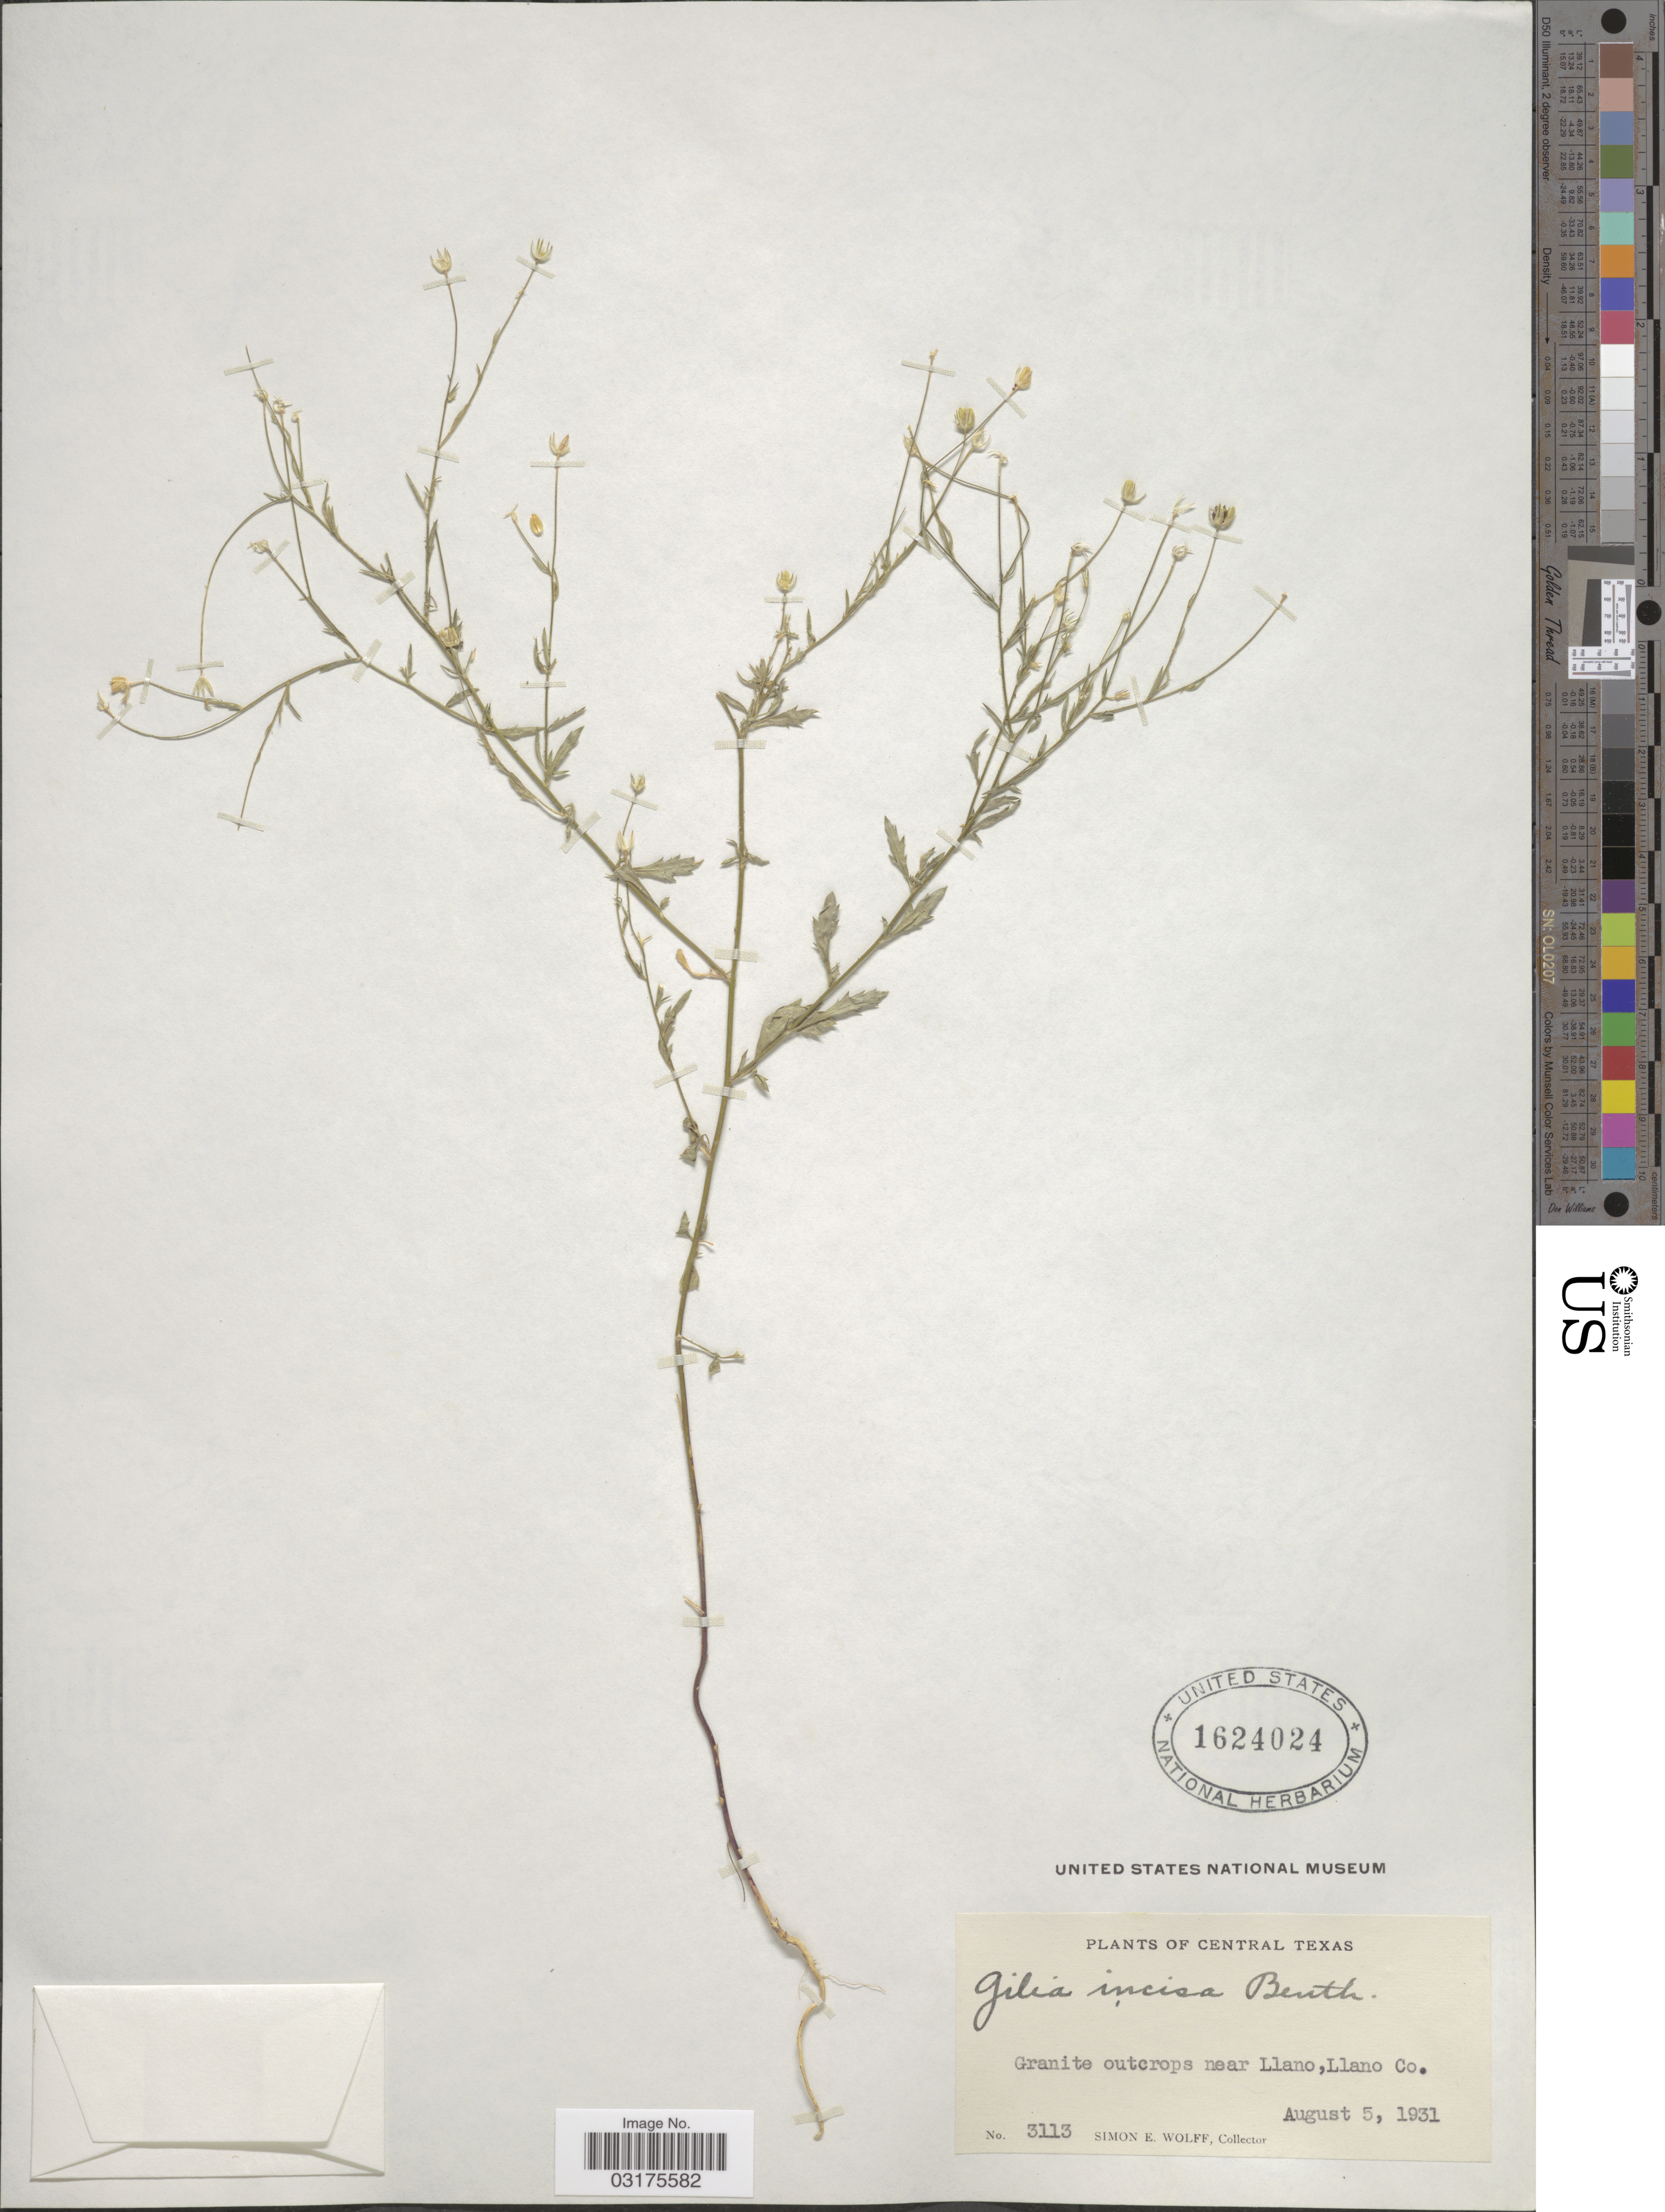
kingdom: Plantae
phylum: Tracheophyta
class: Magnoliopsida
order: Ericales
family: Polemoniaceae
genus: Giliastrum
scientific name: Giliastrum incisum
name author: (Benth.) J.M. Porter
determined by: Strong, Mark T., (BOT), Smithsonian Institution - National Museum of Natural History (UNITED STATES)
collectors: S. E. Wolff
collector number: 3113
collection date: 1931-08-05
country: United States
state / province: Texas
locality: Central Texas, Granite outcrops near Llano, Llano Co.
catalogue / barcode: US 1624024